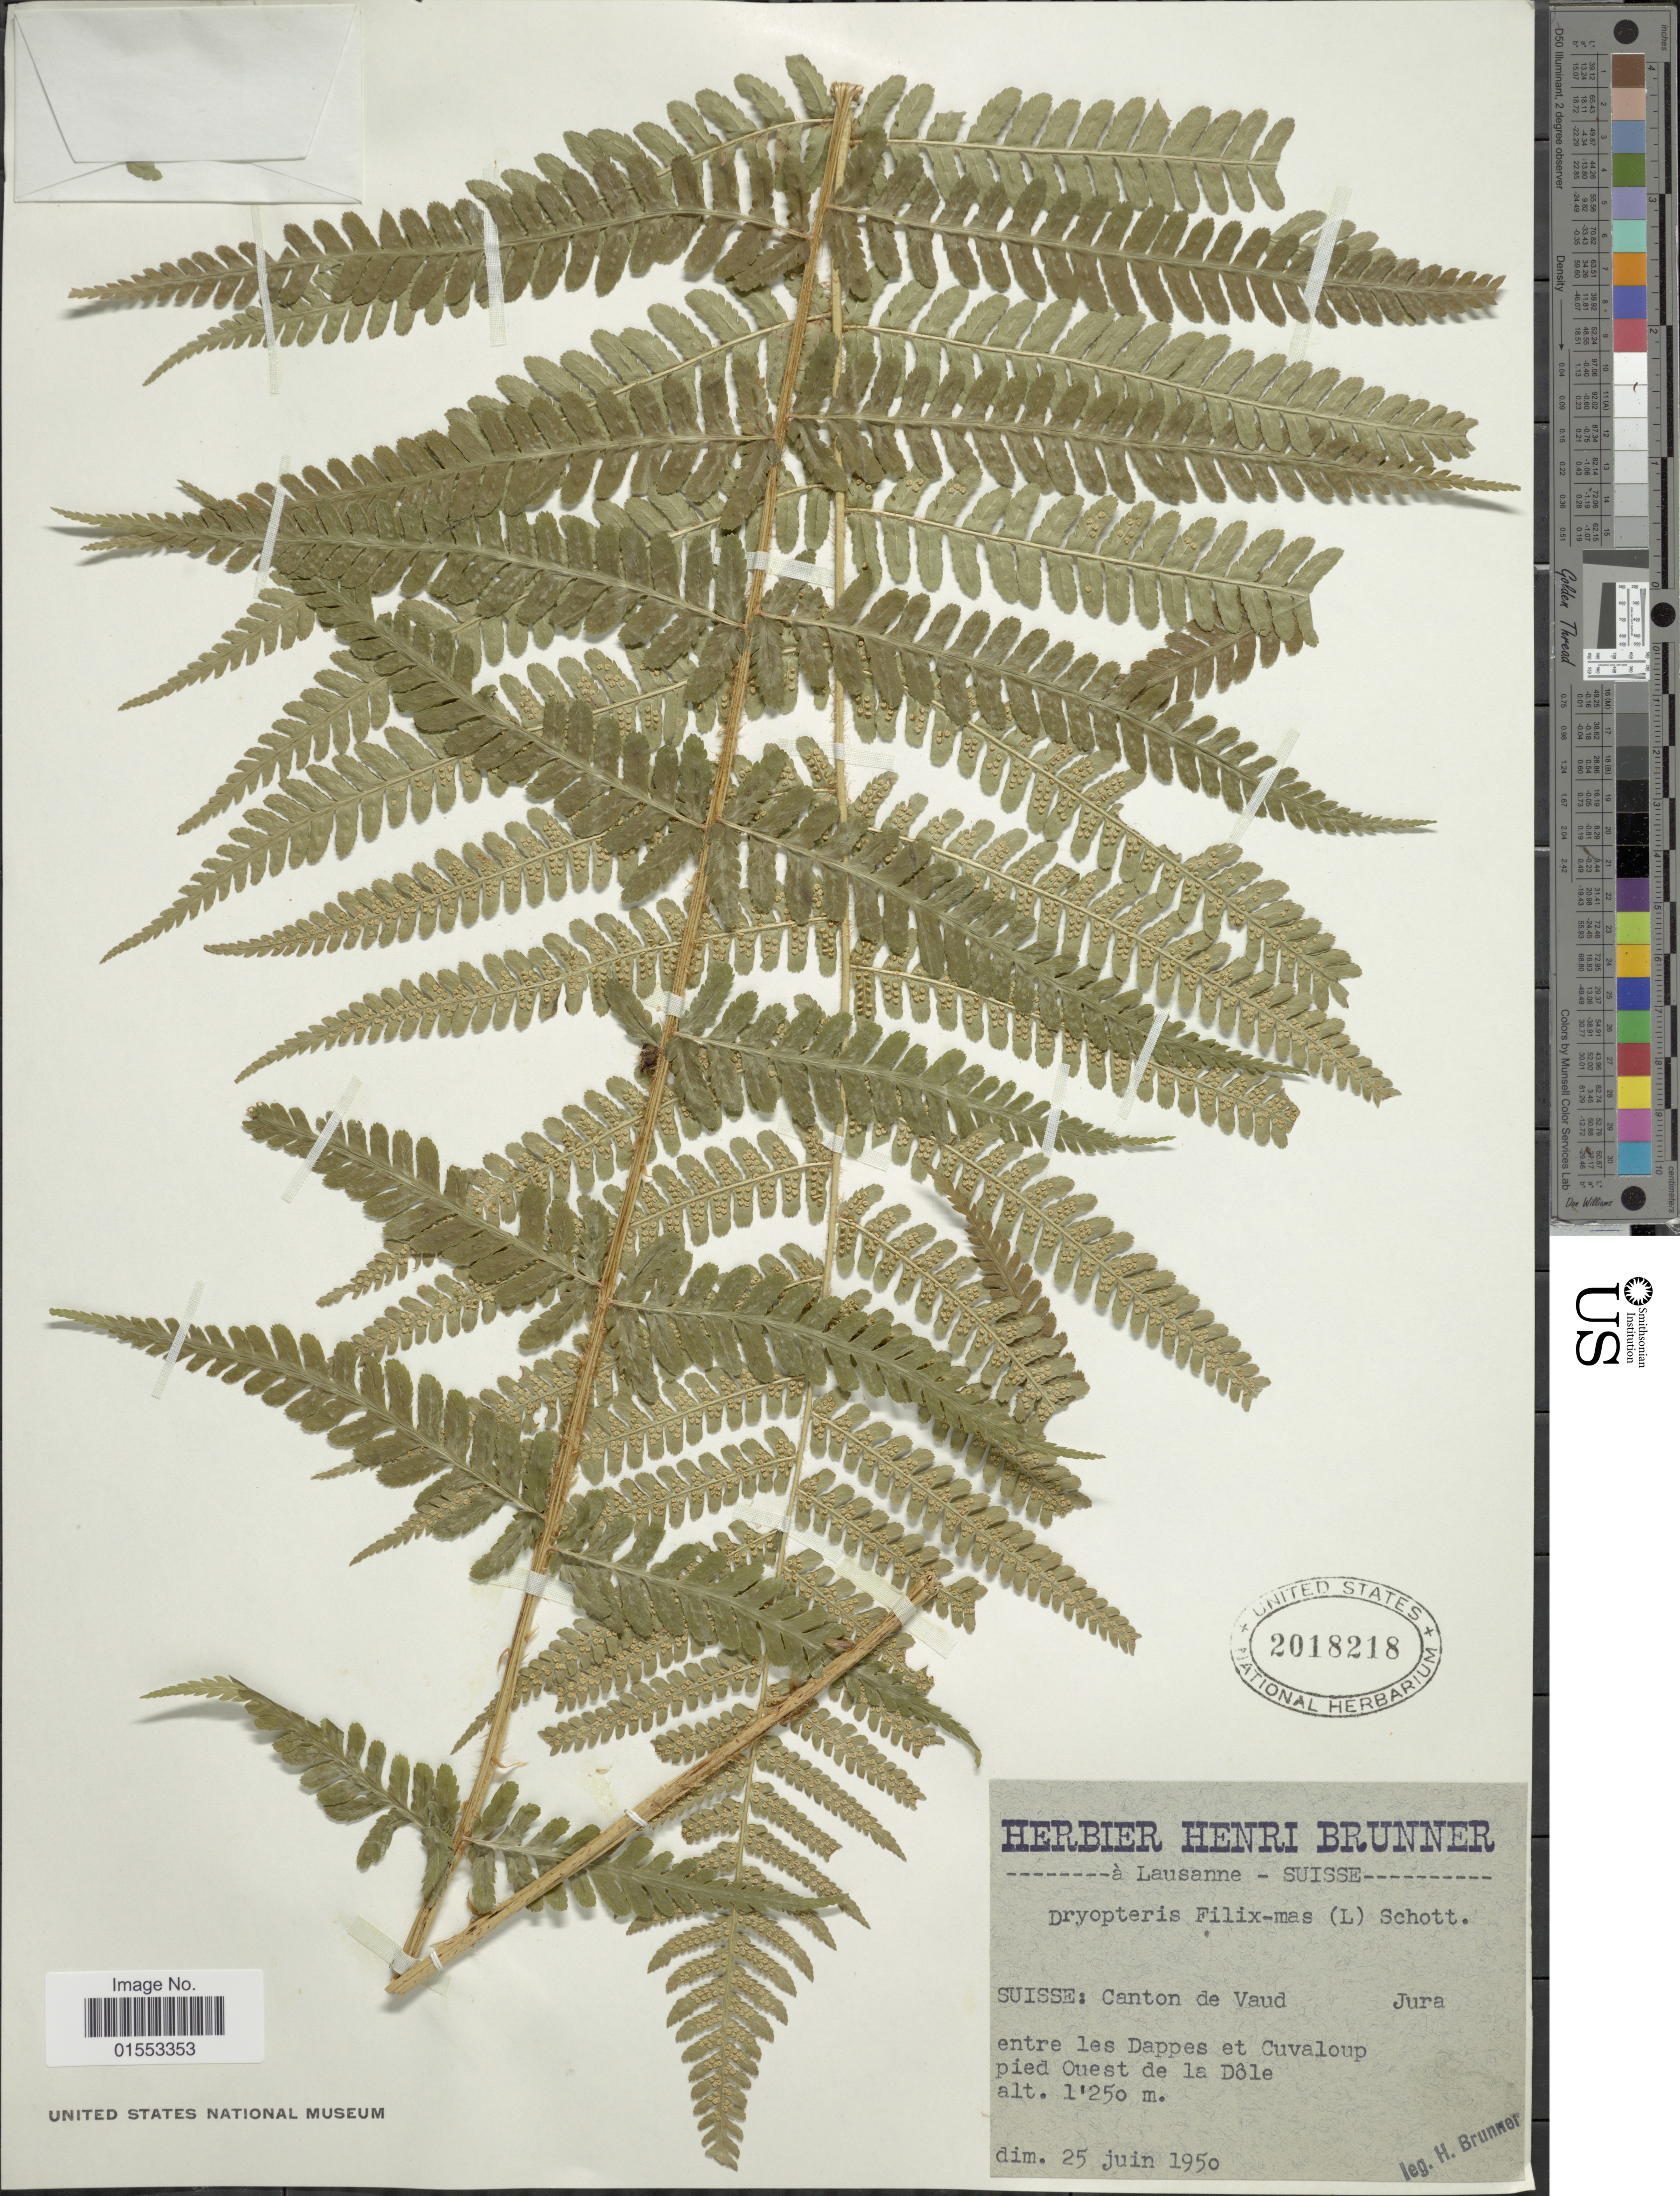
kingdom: Plantae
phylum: Tracheophyta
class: Polypodiopsida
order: Polypodiales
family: Dryopteridaceae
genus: Dryopteris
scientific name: Dryopteris filix-mas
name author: (L.) Schott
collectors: H. Brunner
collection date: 1950-06-25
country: Switzerland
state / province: Vaud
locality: Suisse: Canton de Vaud, Jura entre les Dappes det Cuvaloup pied Ouest de la Dole.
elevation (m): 1250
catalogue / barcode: US 2018218